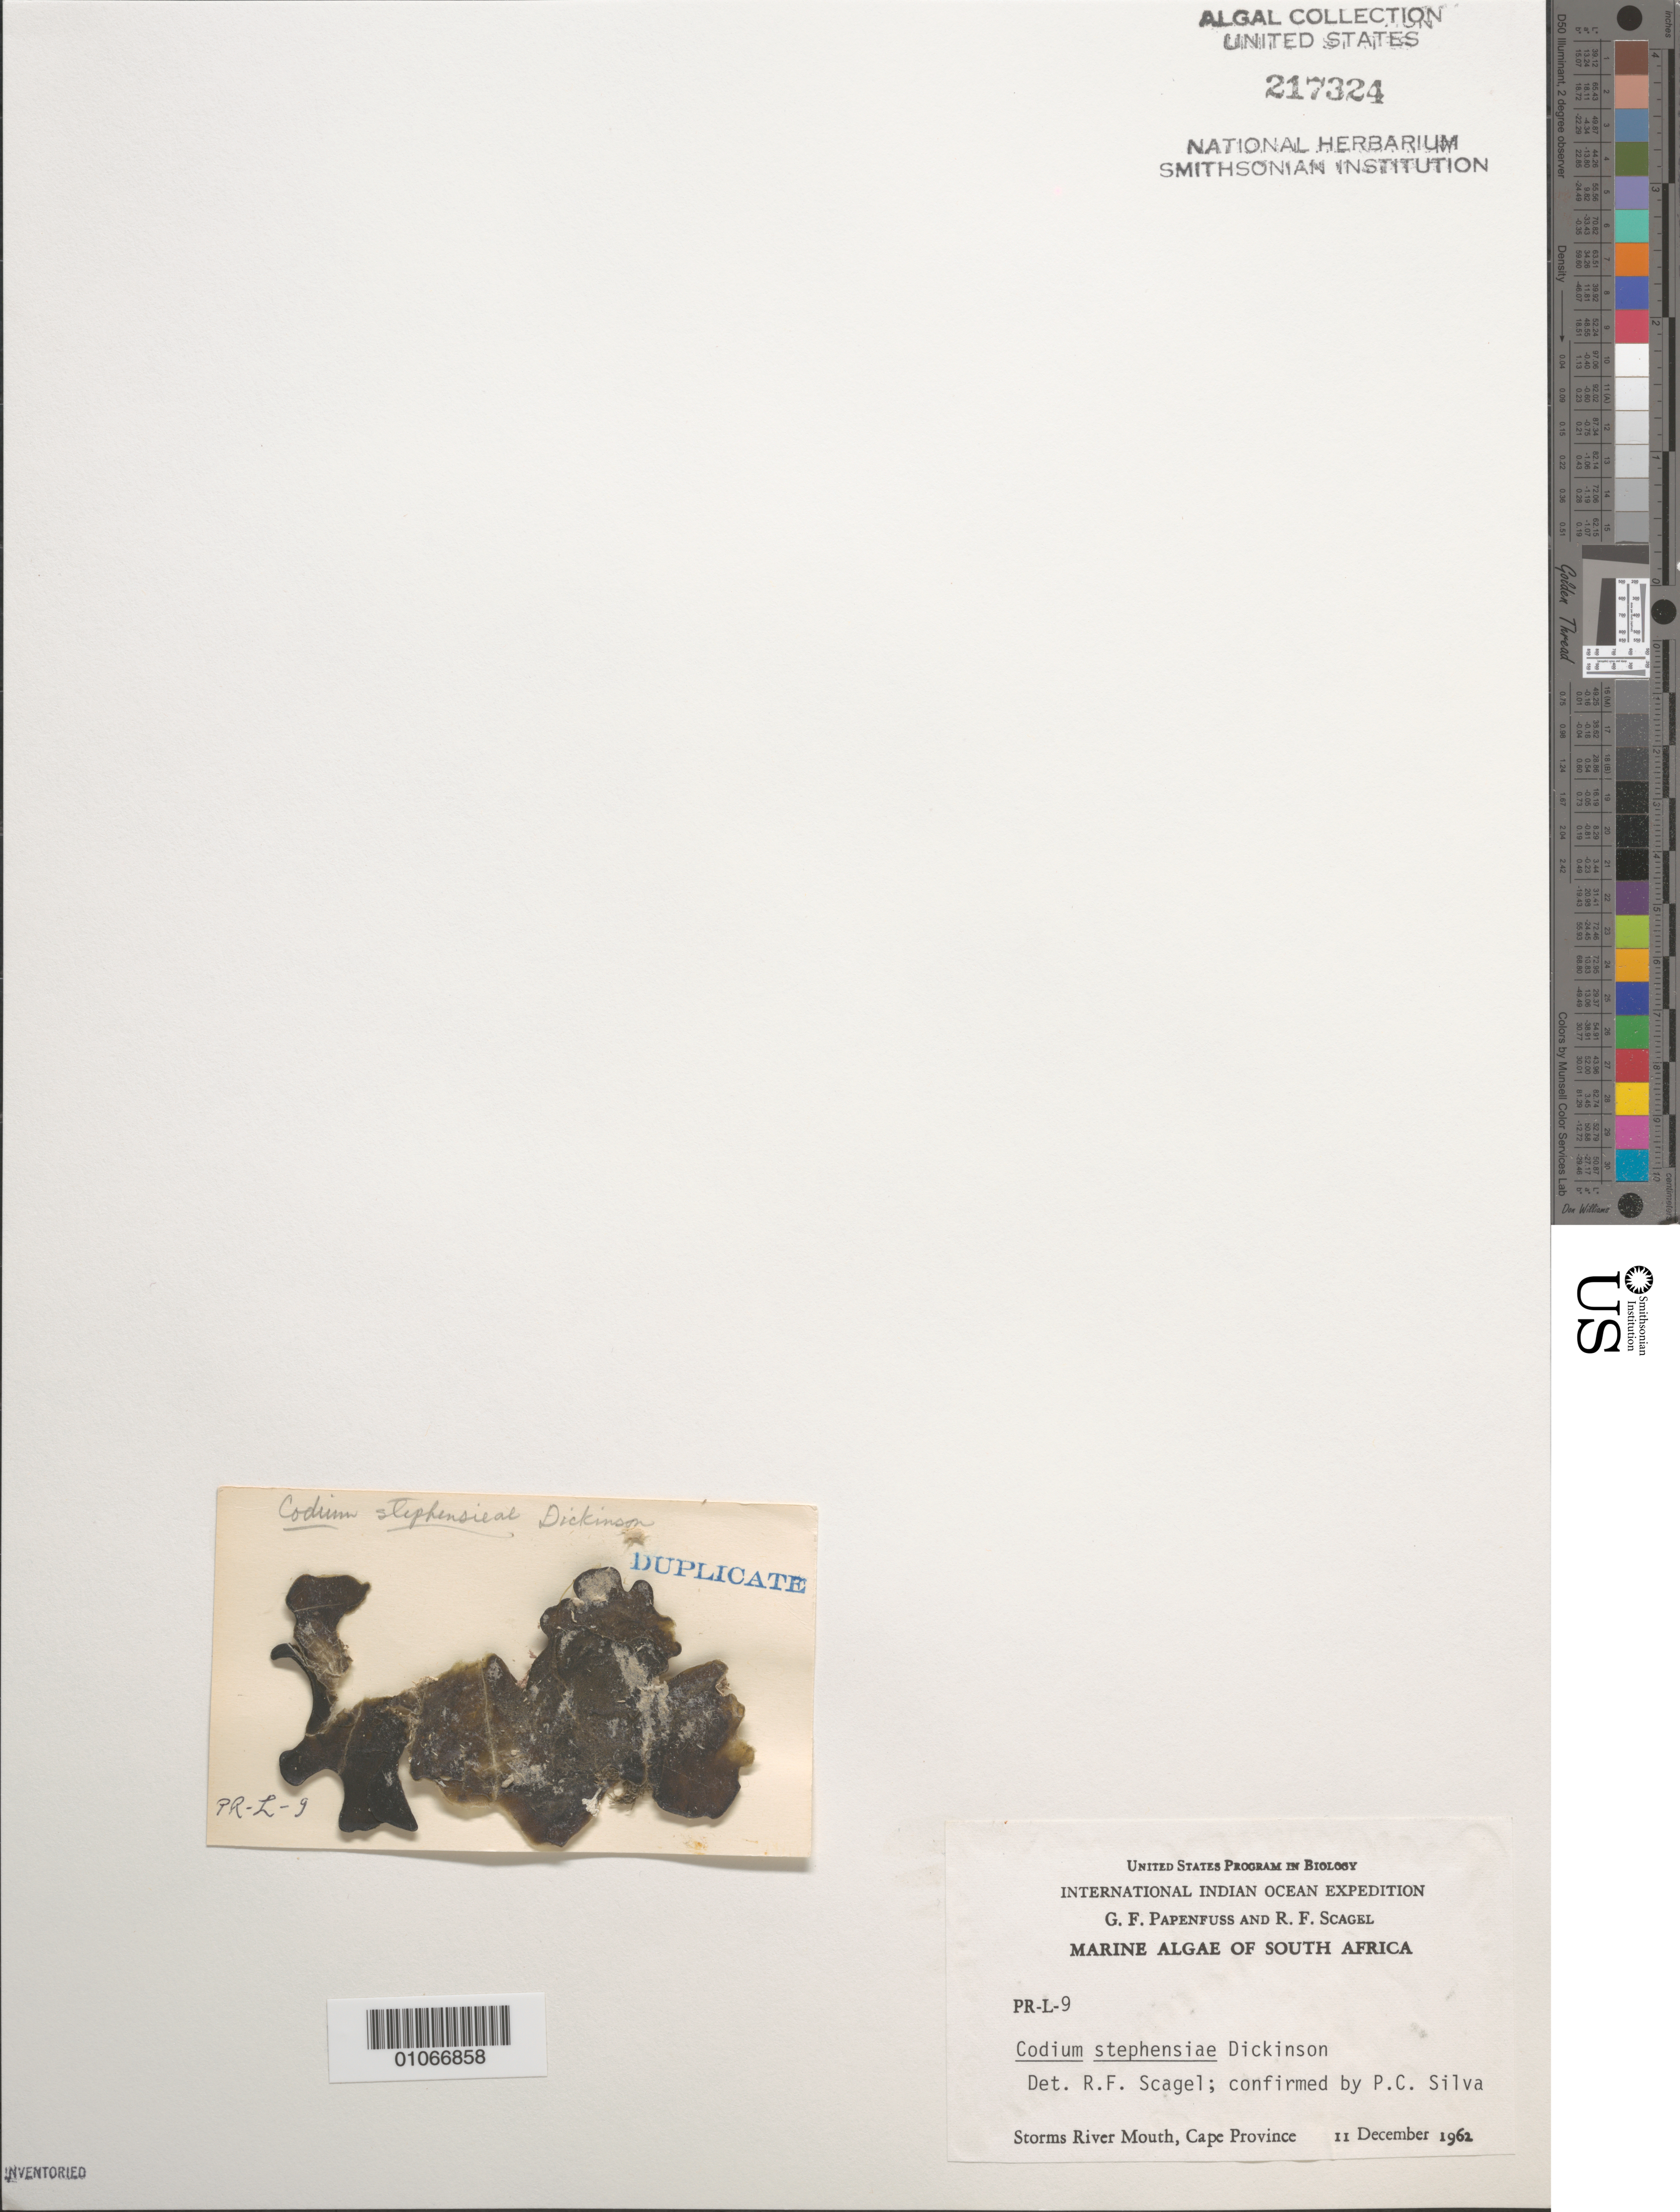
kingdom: Plantae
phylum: Chlorophyta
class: Ulvophyceae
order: Bryopsidales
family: Codiaceae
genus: Codium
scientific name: Codium stephensiae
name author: C.I. Dickinson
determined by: Scagel, R. F.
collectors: G. Papenfuss & R. F. Scagel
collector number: PR-L-9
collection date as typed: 11 Dec 1962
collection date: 1962-12-11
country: South Africa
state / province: Eastern Cape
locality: Storms River Mouth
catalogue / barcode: US 217324